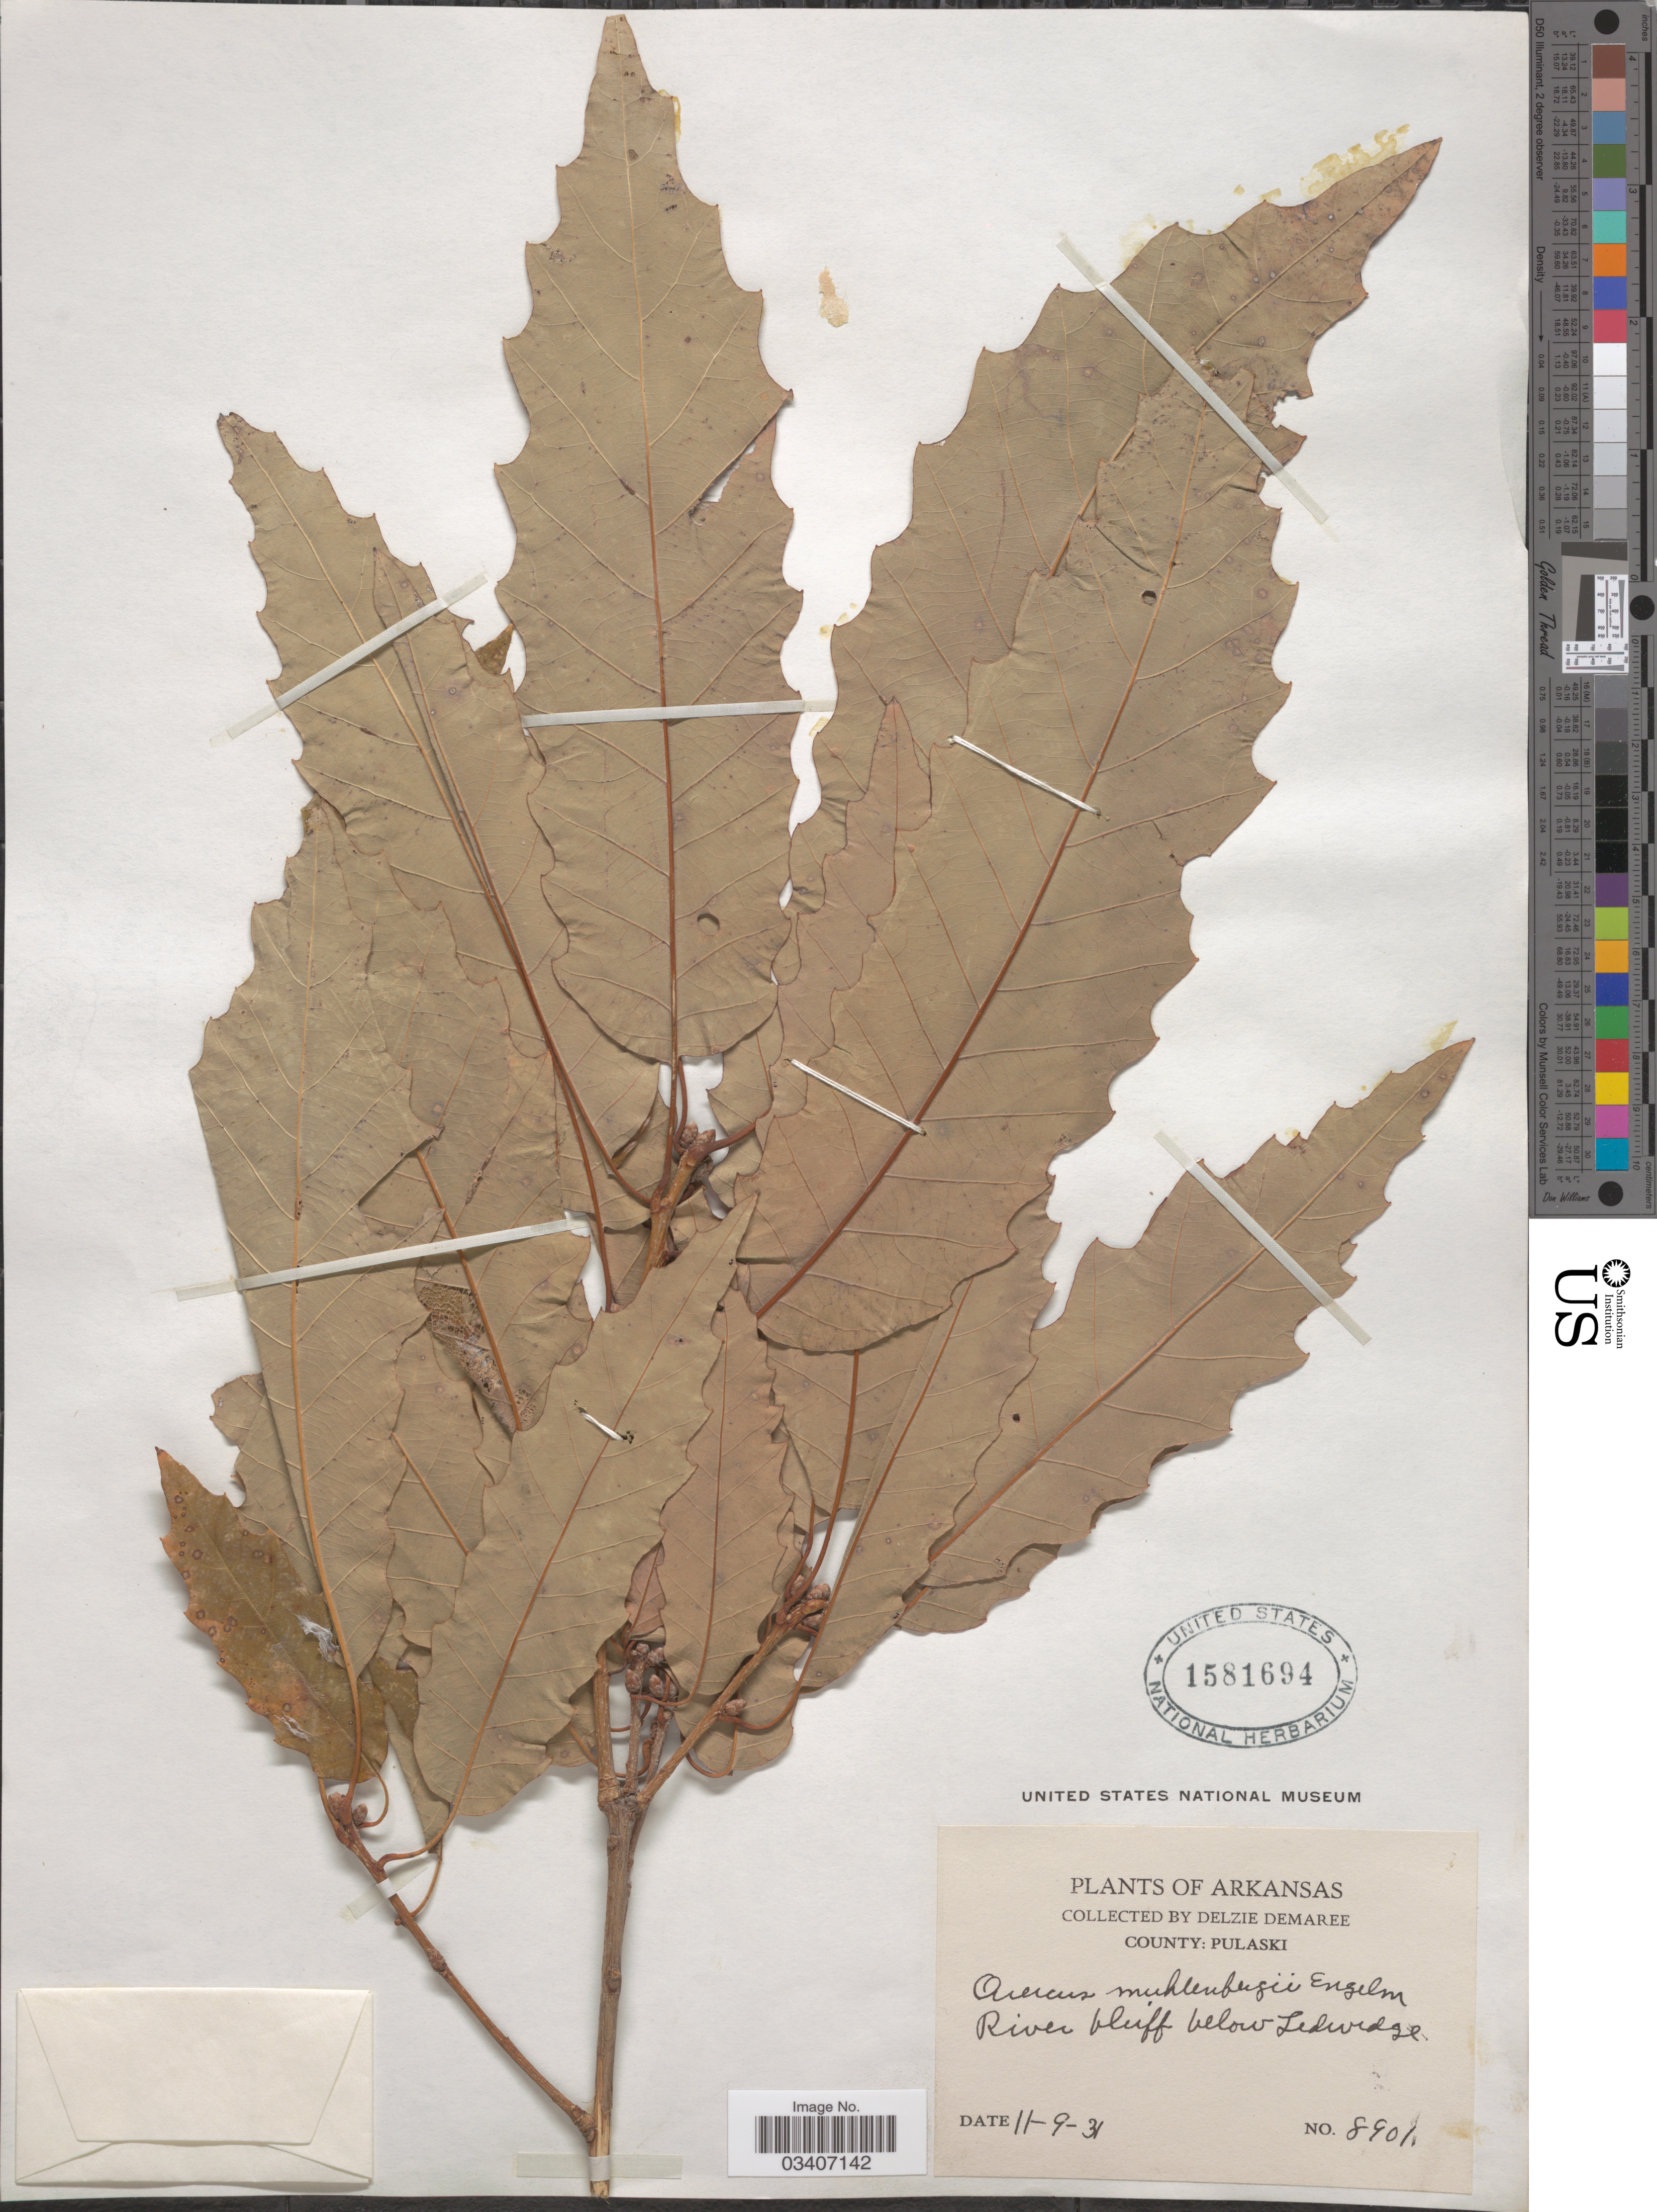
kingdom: Plantae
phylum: Tracheophyta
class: Magnoliopsida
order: Fagales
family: Fagaceae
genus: Quercus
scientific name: Quercus muehlenbergii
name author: Engelm.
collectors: D. Demaree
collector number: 8901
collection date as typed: Transcribed d/m/y: 9/11/31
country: United States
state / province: Arkansas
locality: County: Pulaski. River bluff below Ledwidge.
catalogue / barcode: US 1581694